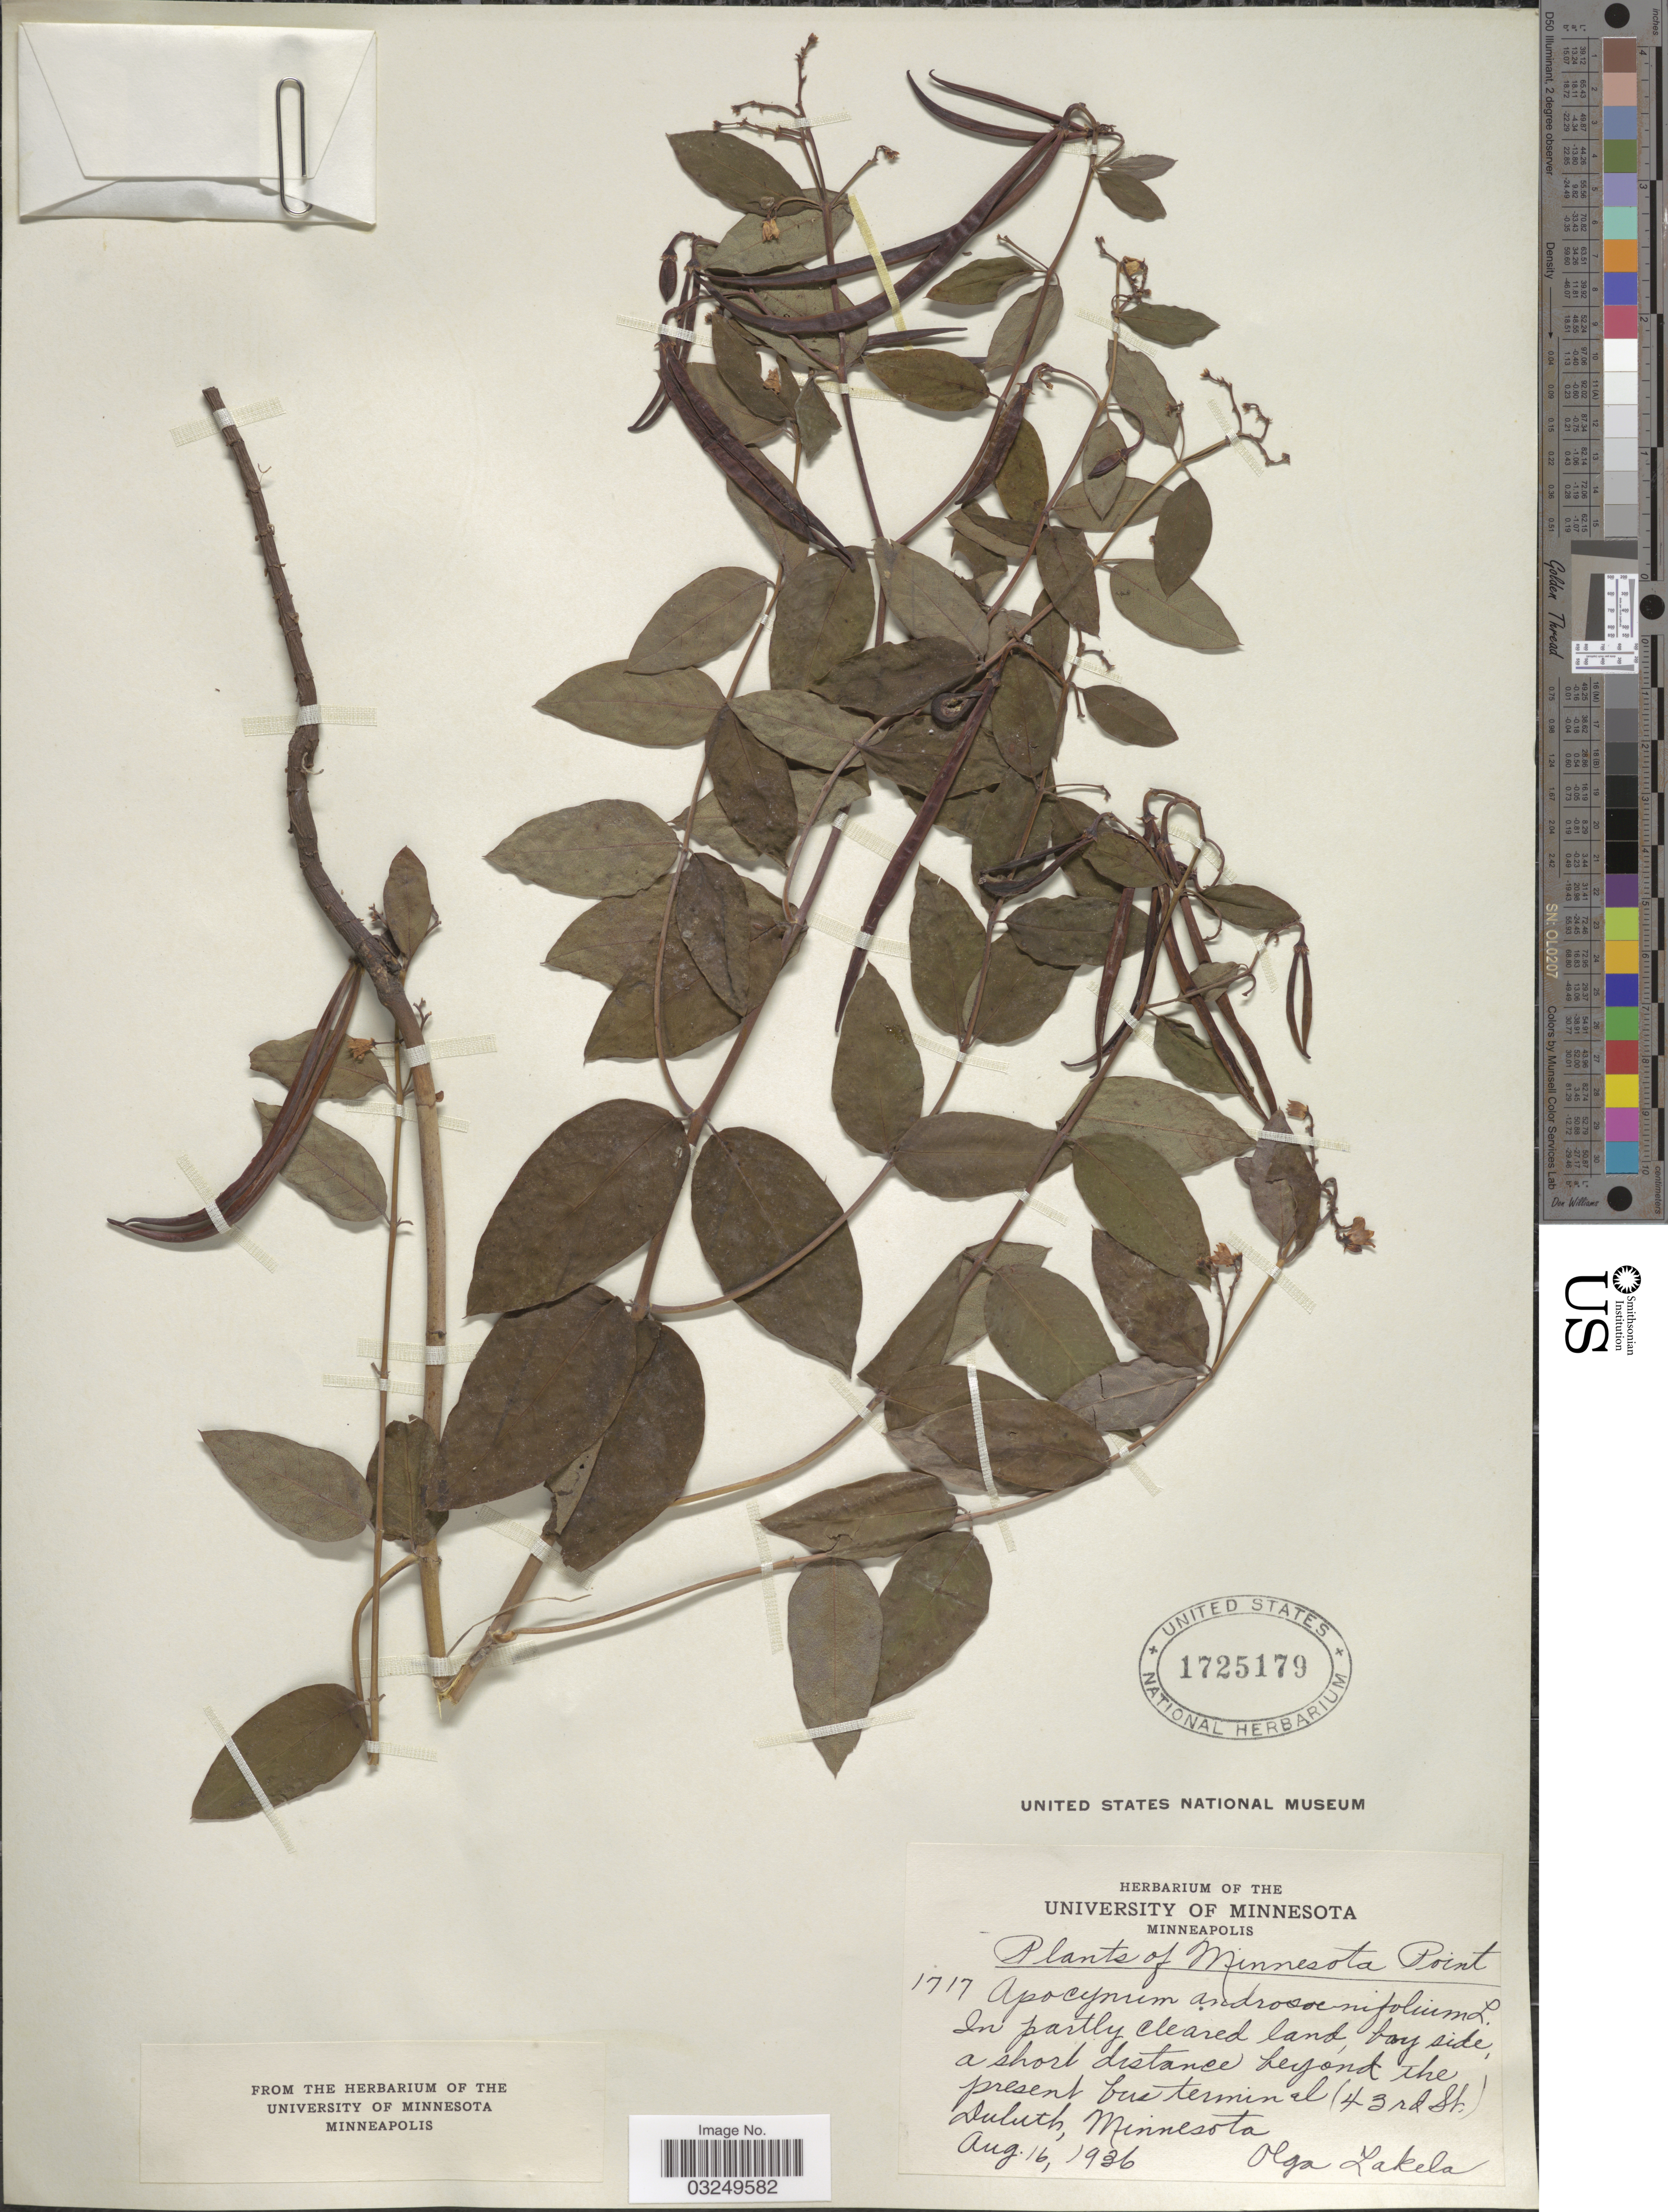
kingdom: Plantae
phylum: Tracheophyta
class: Magnoliopsida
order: Gentianales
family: Apocynaceae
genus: Apocynum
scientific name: Apocynum androsaemifolium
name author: L.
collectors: O. K. Lakela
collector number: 1717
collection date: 1936-08-16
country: United States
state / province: Minnesota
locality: Duluth.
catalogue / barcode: US 1725179